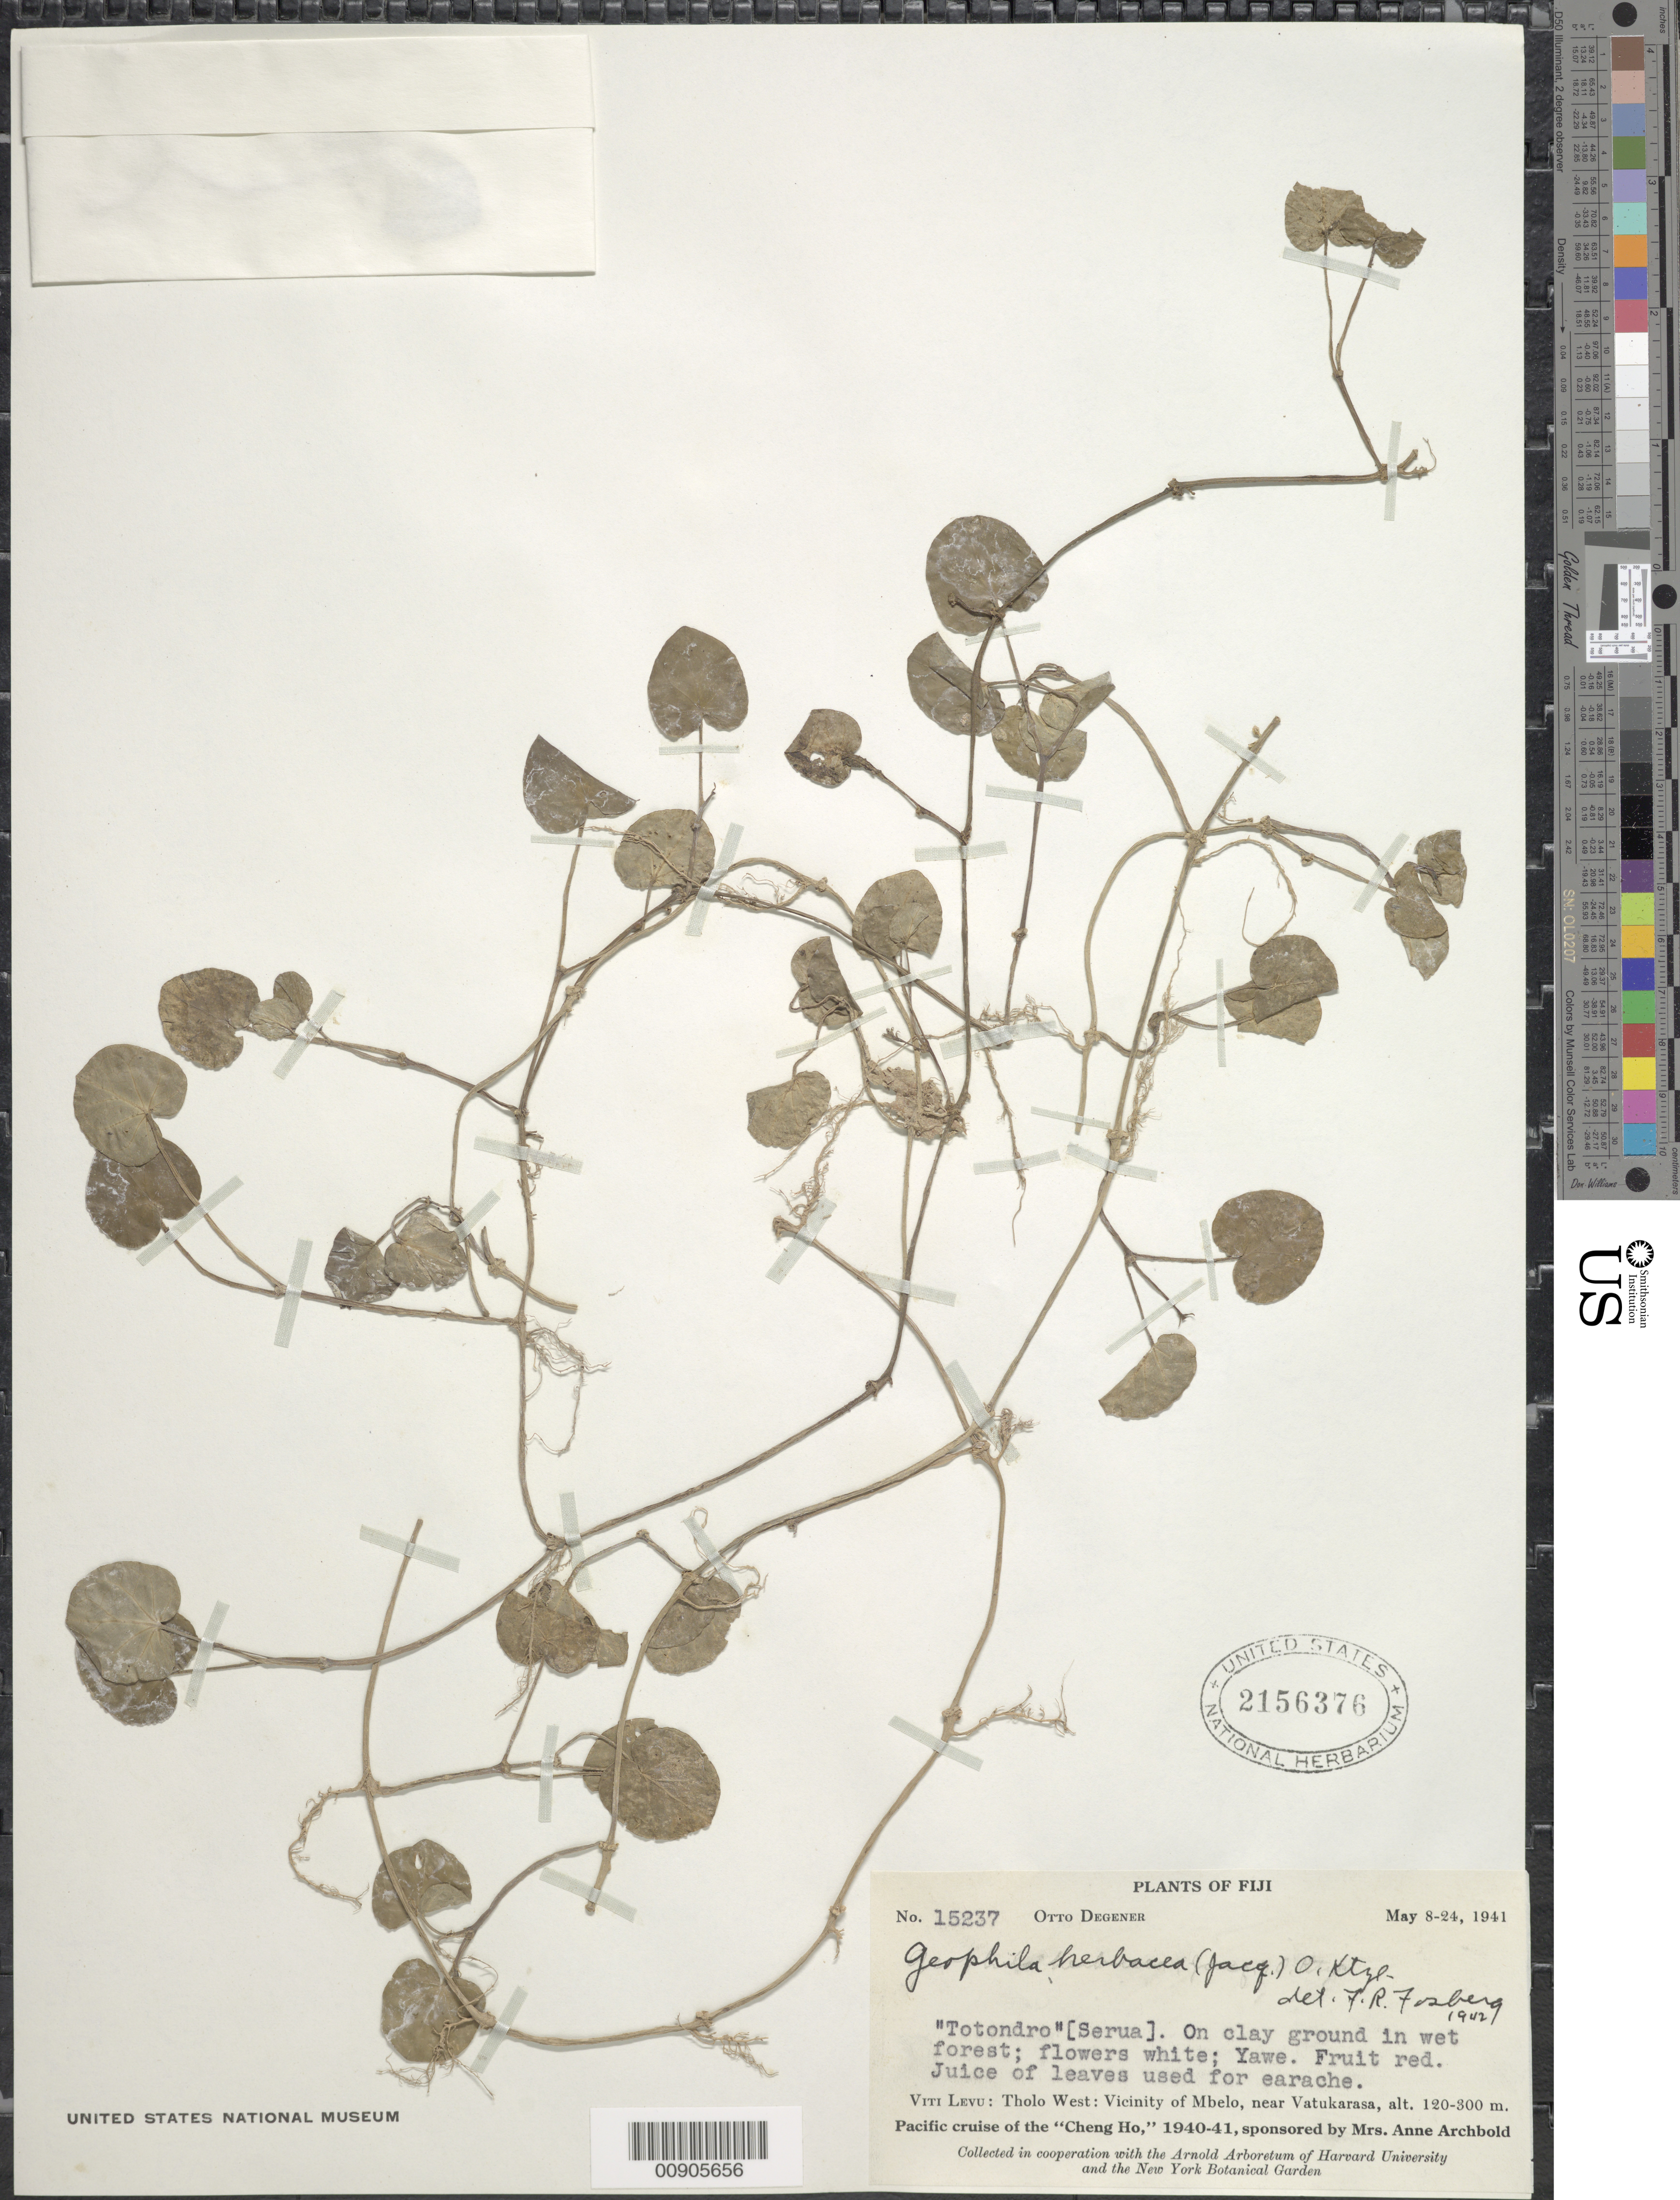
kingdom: Plantae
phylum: Tracheophyta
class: Magnoliopsida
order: Gentianales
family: Rubiaceae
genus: Geophila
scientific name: Geophila herbacea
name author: (Jacq.) K. Schum.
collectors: O. Degener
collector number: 15237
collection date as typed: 08 May 1941 to 24 May 1941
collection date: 1941-05-08/1941-05-24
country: Fiji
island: Viti Levu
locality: Tholo West: Vicinity of Mbelo, near Vatukarasa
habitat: On clay ground in wet forest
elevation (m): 120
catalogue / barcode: US 2156376